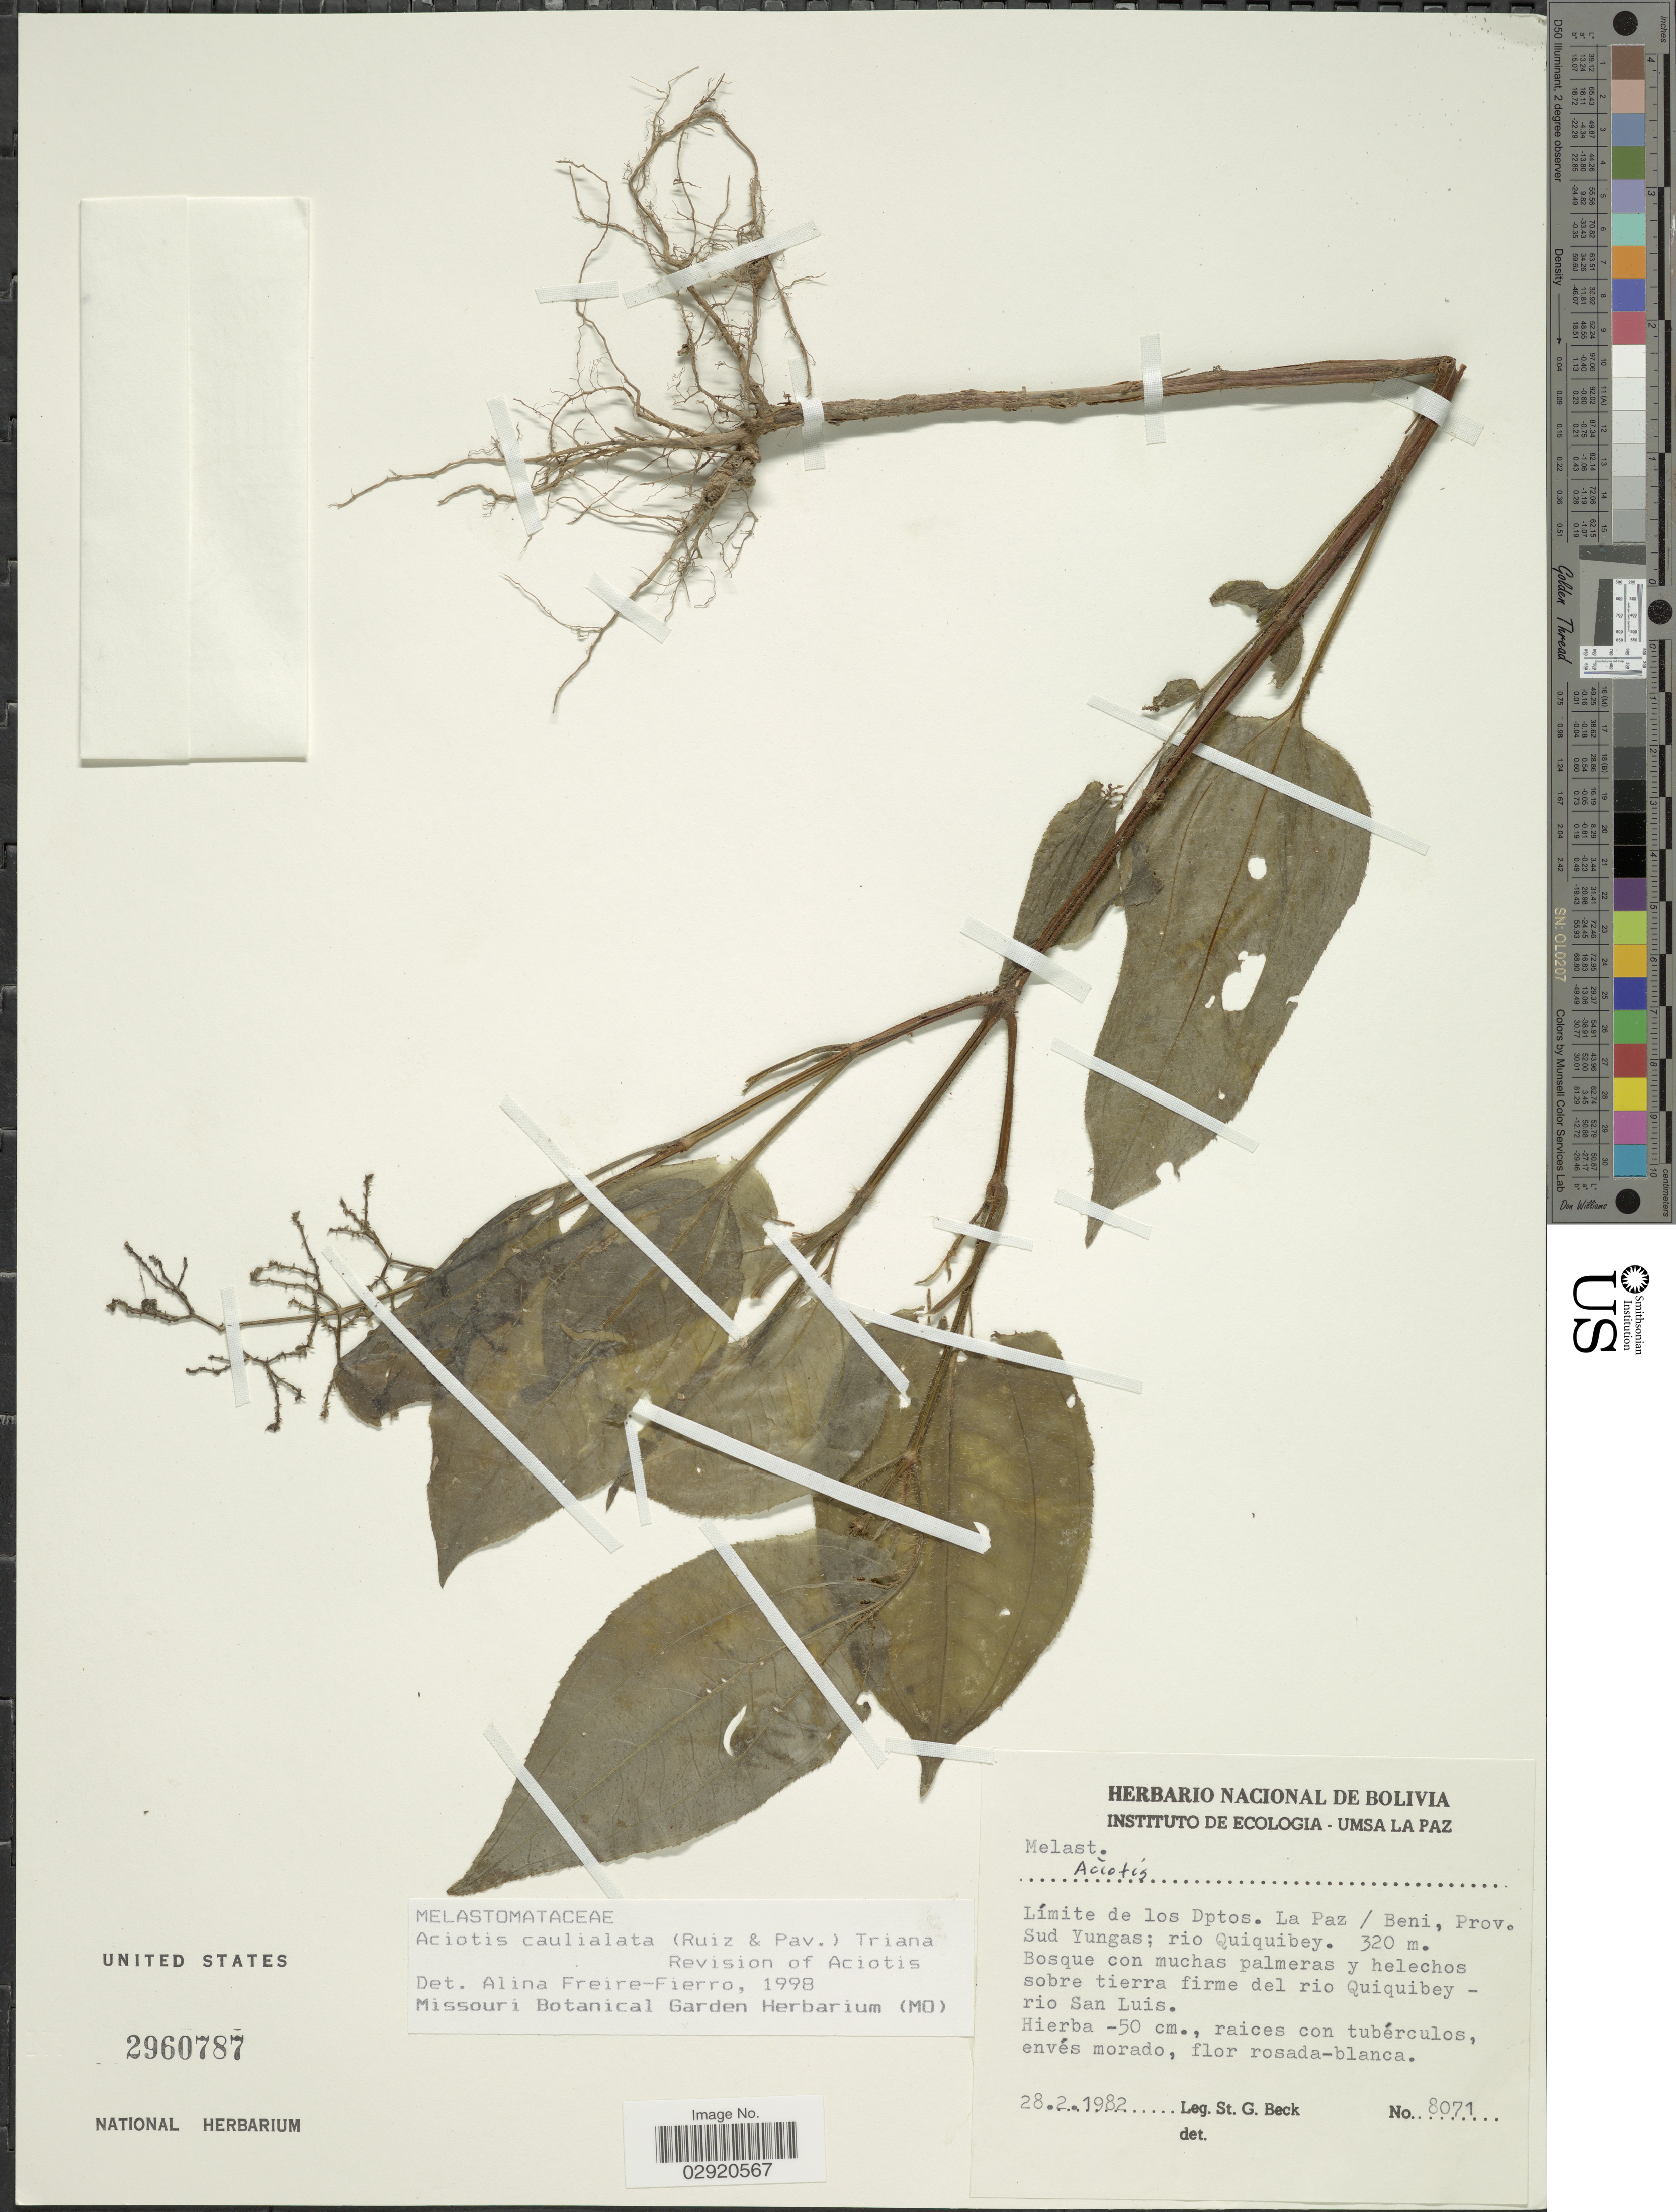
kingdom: Plantae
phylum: Tracheophyta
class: Magnoliopsida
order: Myrtales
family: Melastomataceae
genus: Aciotis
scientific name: Aciotis rubricaulis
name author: (Mart. ex DC.) Triana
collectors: S. G. Beck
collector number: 8071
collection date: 1982-02-28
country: Bolivia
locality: Límite de los Dptos La Paz/ Beni, Prov. Sud Yungas; rio Quiquibey.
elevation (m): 320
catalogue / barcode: US 2960787